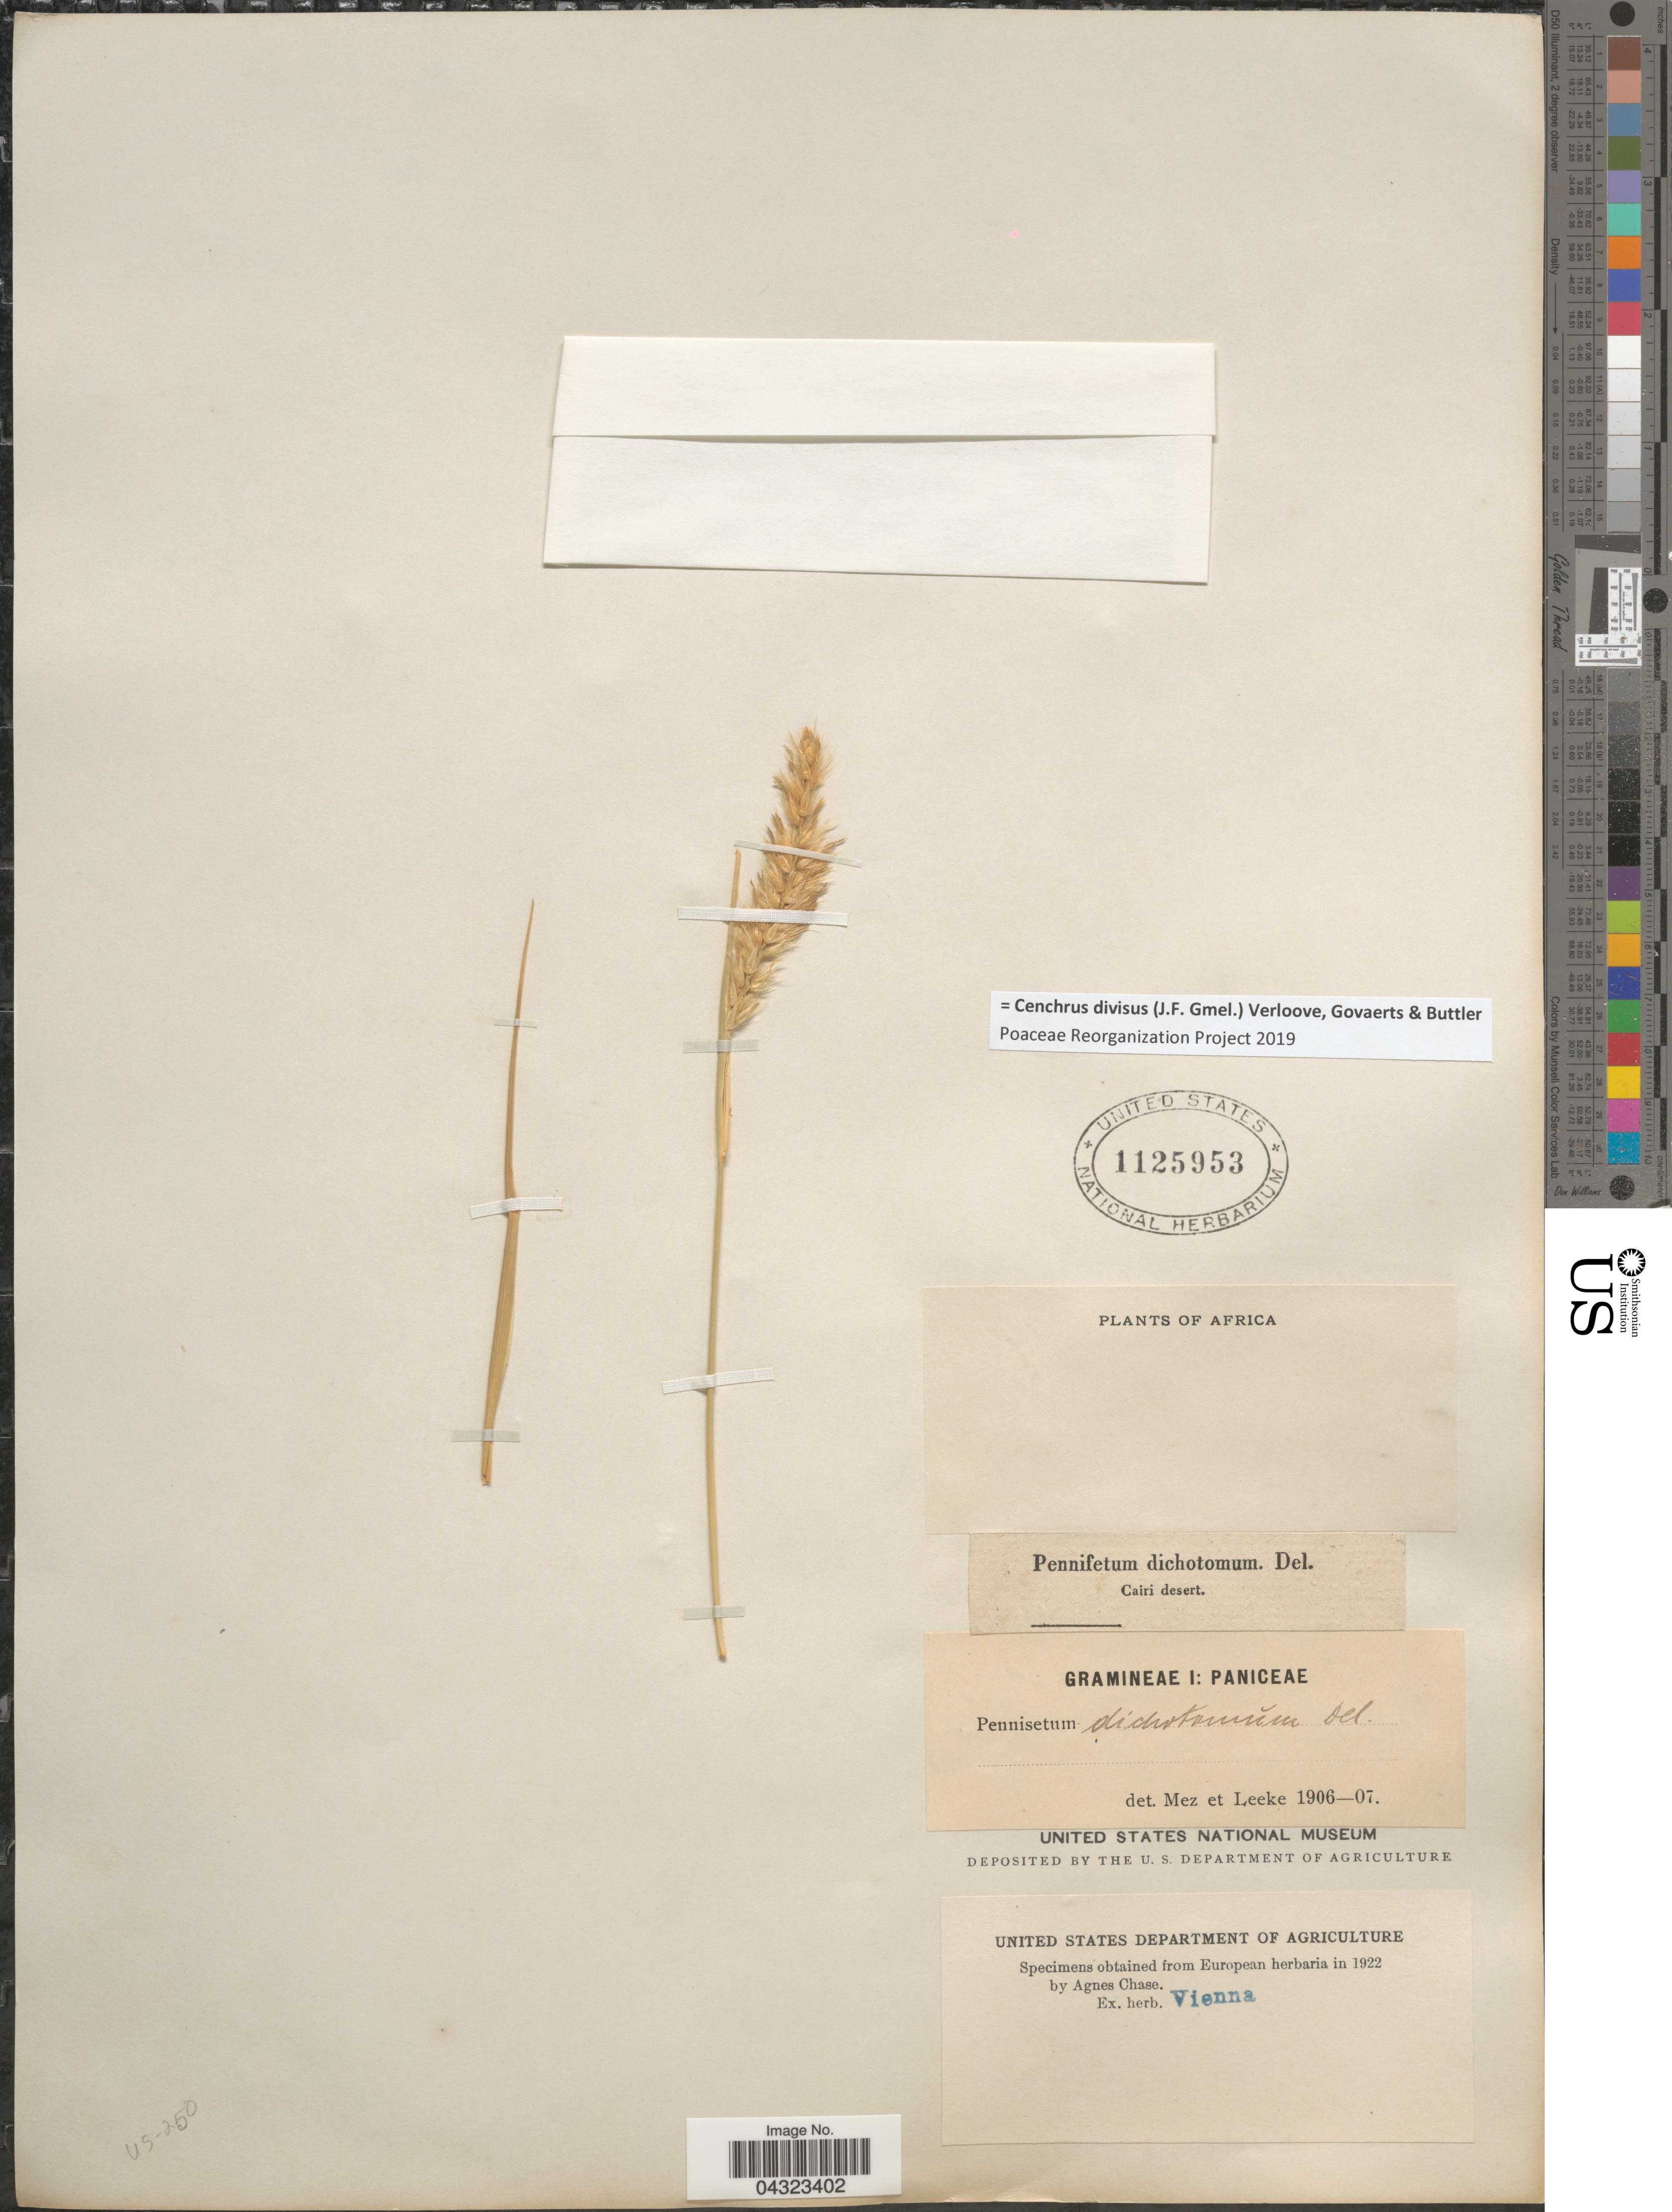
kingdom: Plantae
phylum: Tracheophyta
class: Liliopsida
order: Poales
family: Poaceae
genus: Cenchrus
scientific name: Cenchrus divisus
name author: (J.F. Gmel.) Verloove et al.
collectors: ex herb. Vienna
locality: Africa. Cairi desert.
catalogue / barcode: US 1125953